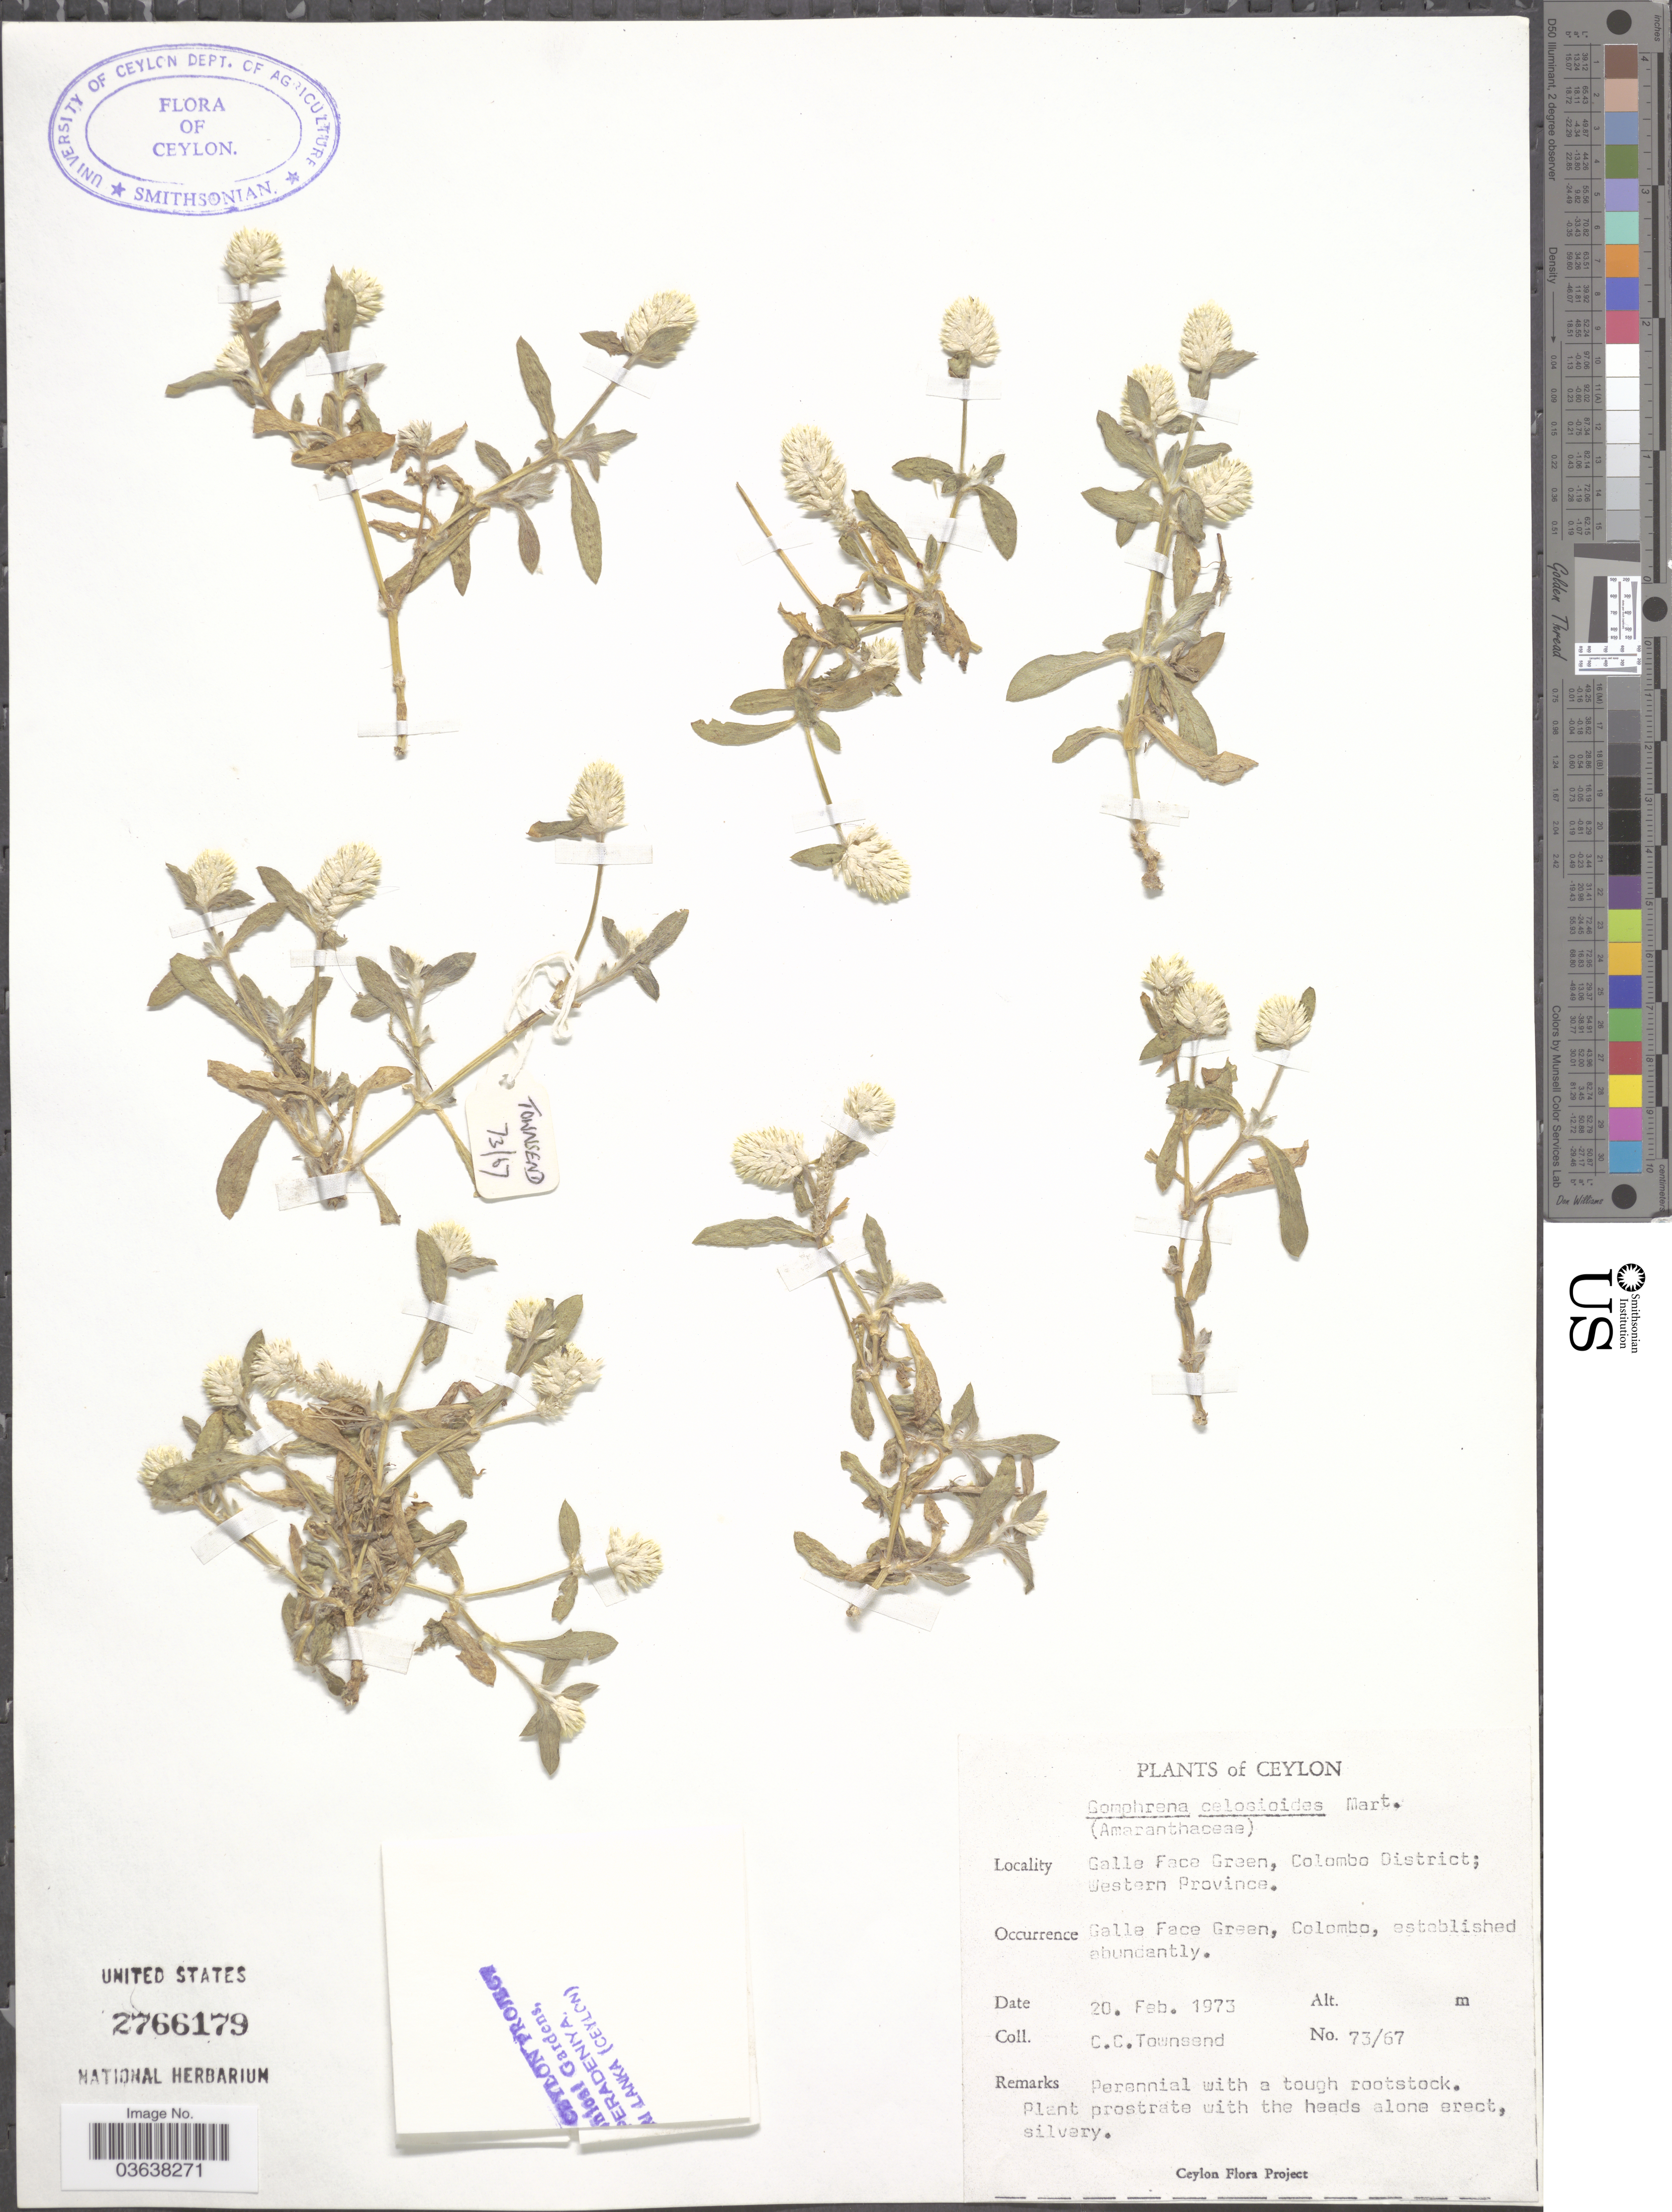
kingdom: Plantae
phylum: Tracheophyta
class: Magnoliopsida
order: Caryophyllales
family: Amaranthaceae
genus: Gomphrena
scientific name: Gomphrena celosioides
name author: Mart.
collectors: C. C. Townsend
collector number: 73/67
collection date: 1973-02-20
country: Sri Lanka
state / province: Western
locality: Ceylon. Galle Face Green, Colombo District.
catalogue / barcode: US 2766179